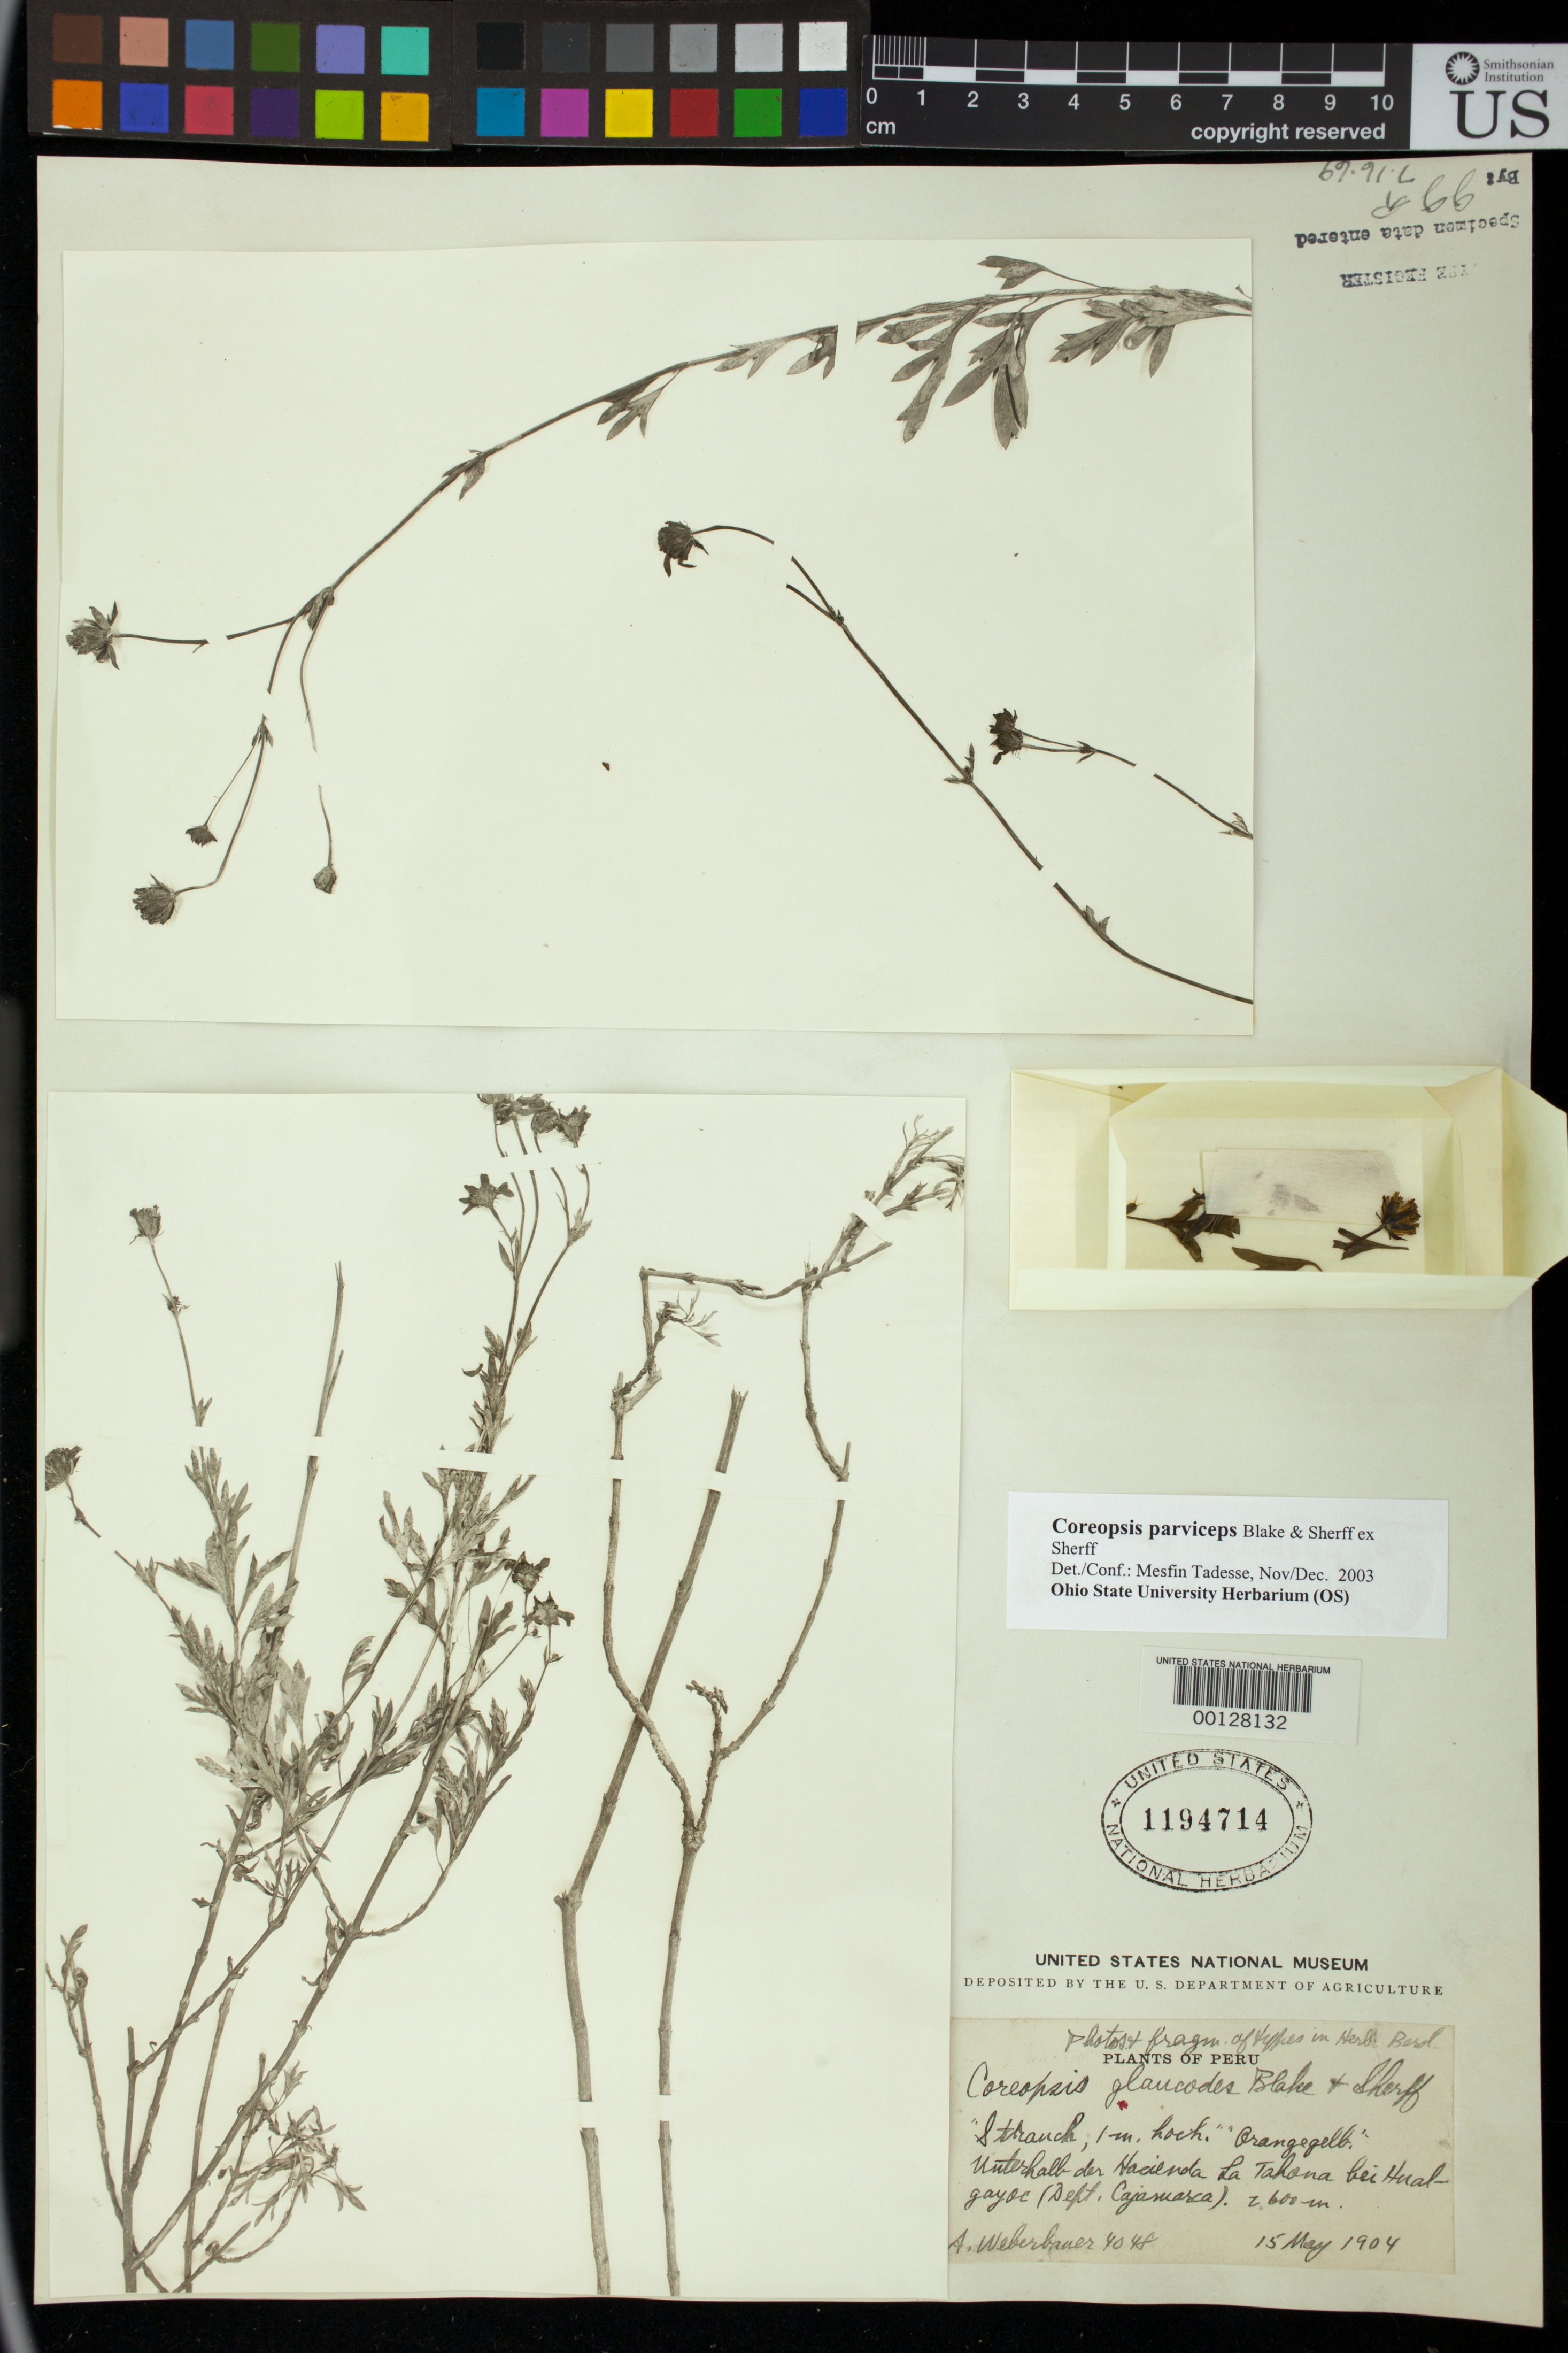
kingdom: Plantae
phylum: Tracheophyta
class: Magnoliopsida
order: Asterales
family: Asteraceae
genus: Coreopsis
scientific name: Coreopsis glaucodes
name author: S.F. Blake & Sherff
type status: Type Collection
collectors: A. Weberbauer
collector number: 4048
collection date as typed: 15 May 1904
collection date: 1904-05-15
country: Peru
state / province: Cajamarca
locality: Hualgayoc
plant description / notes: Photograph and fragmentary material of type specimen ex herb. Berlin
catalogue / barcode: US 1194714